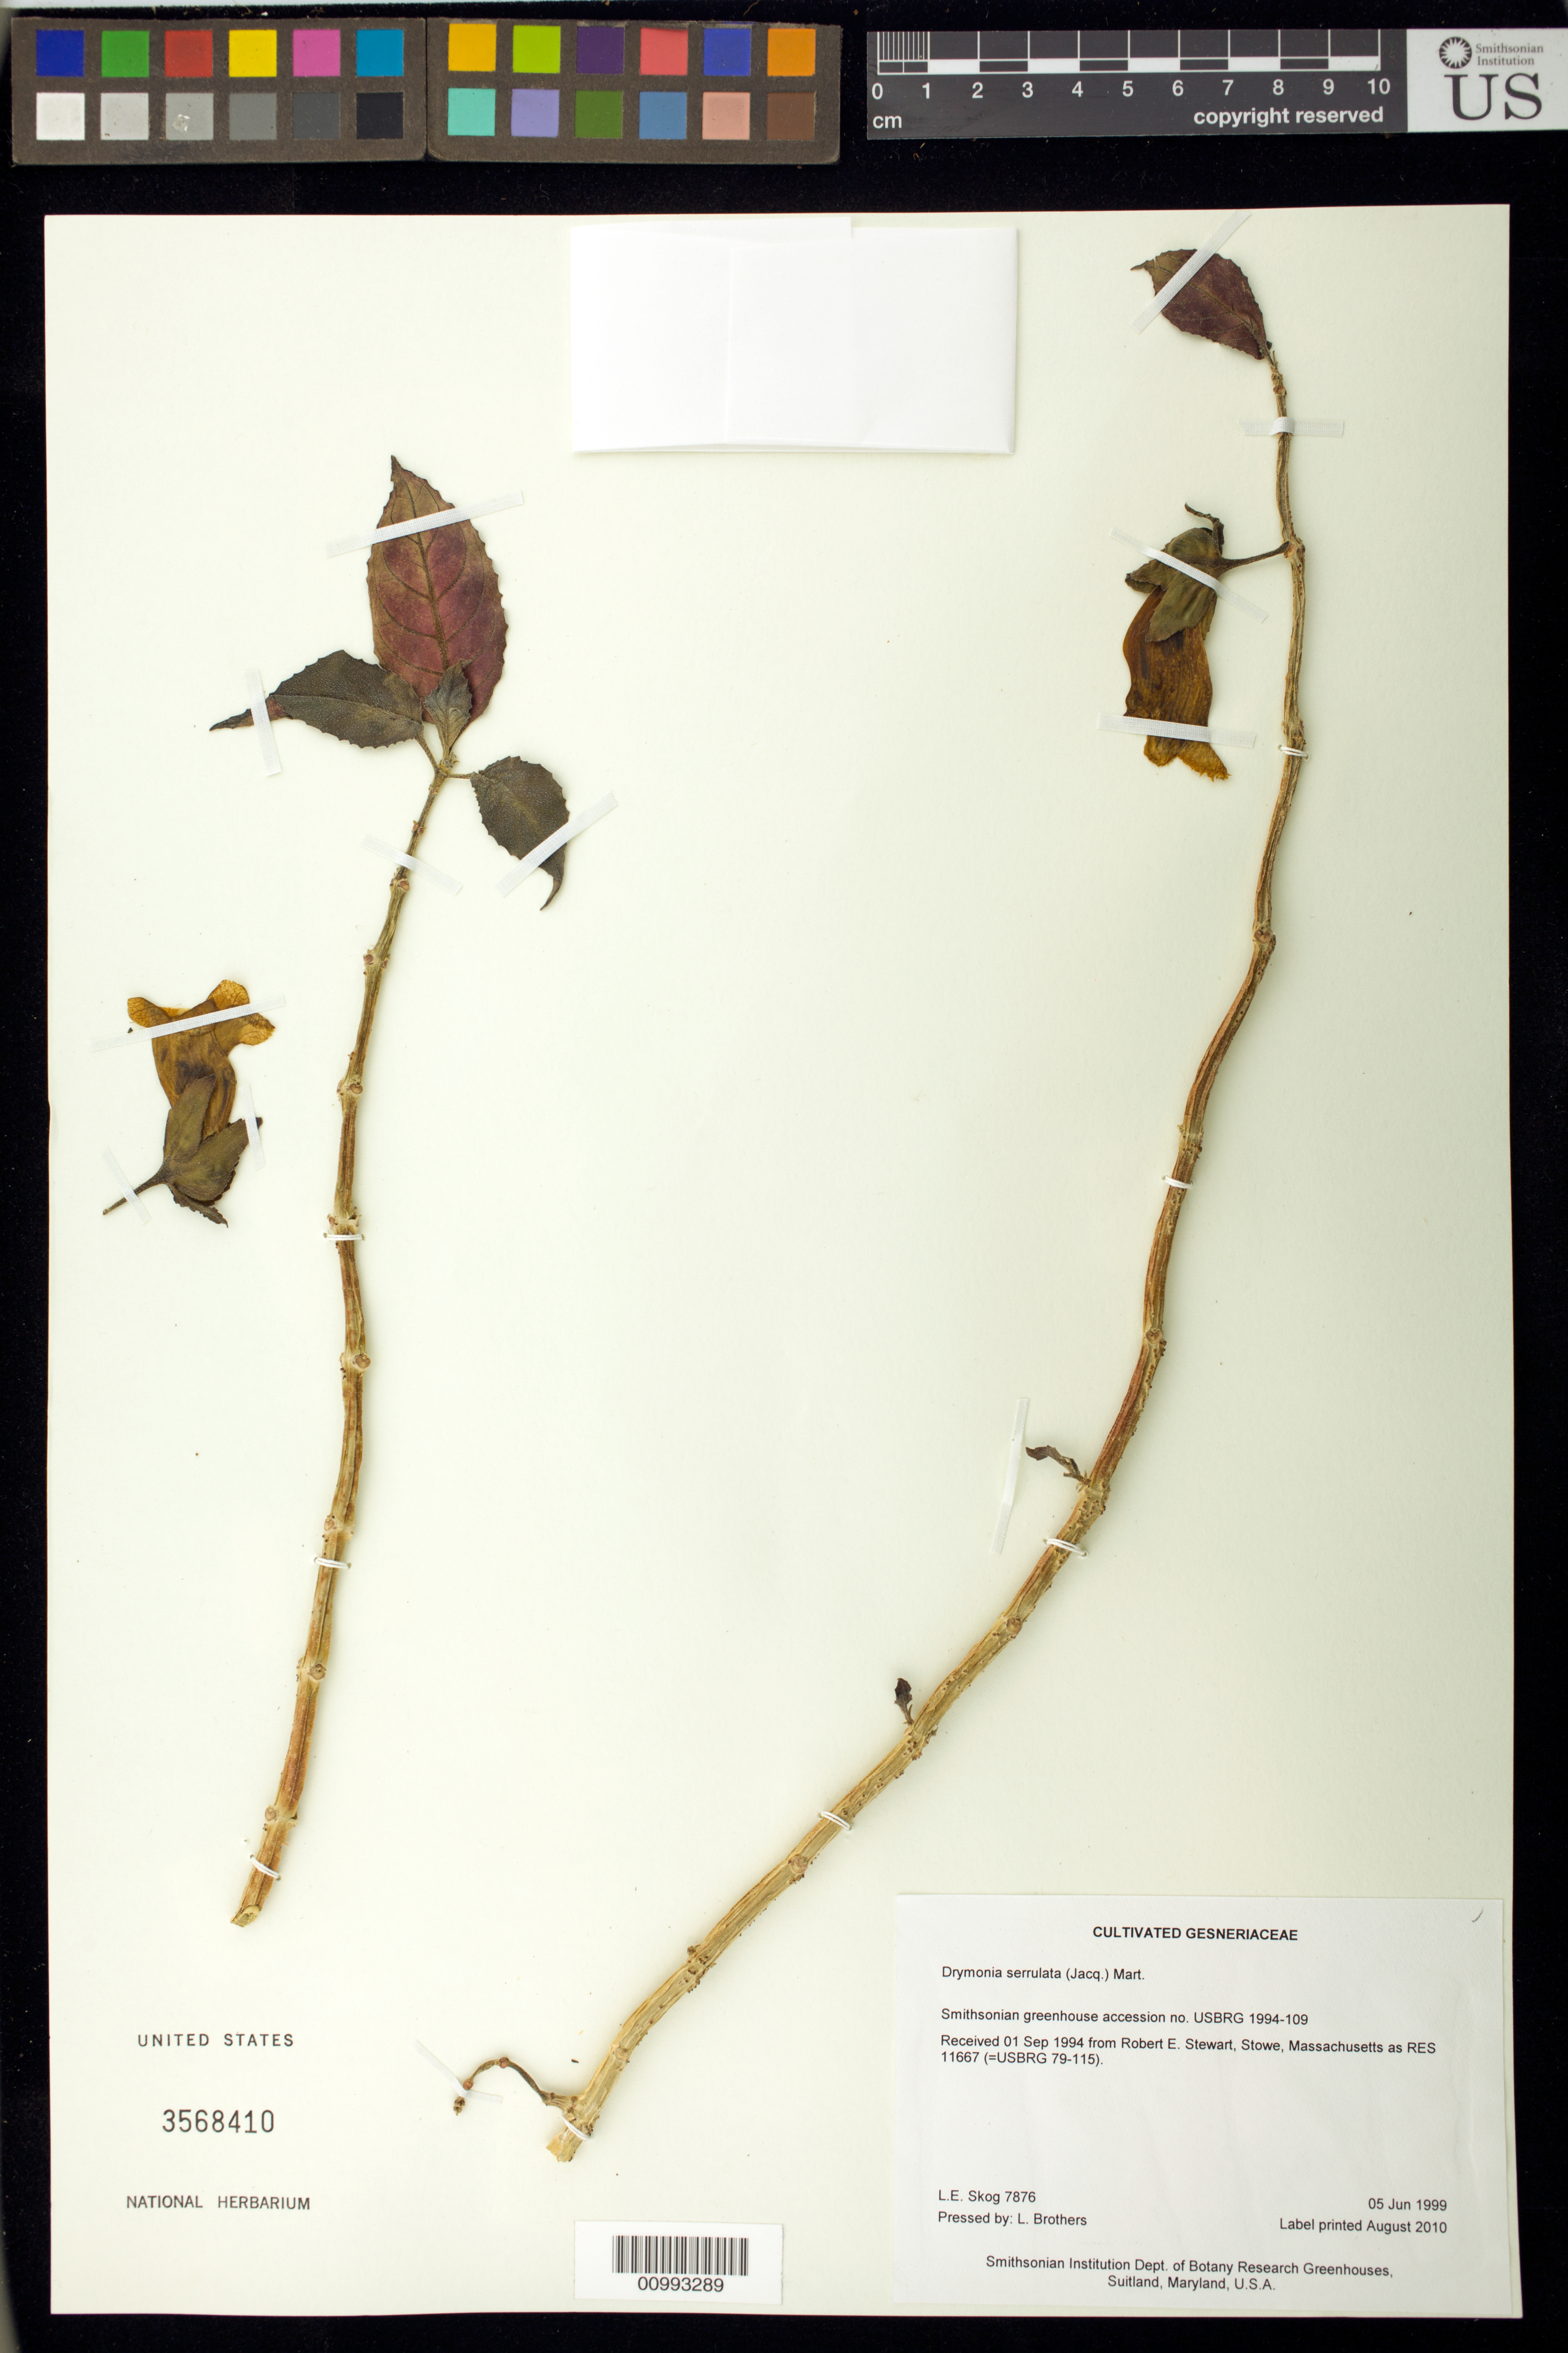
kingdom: Plantae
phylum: Tracheophyta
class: Magnoliopsida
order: Lamiales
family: Gesneriaceae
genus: Drymonia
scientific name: Drymonia serrulata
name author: (Jacq.) Mart.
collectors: L. E. Skog & L. Brothers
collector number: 7876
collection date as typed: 05 Jun 1999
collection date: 1999-06-05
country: United States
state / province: Maryland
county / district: Prince George's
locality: Smithsonian Institution Dept. of Botany Research Greenhouses, Suitland, Maryland, U.S.A.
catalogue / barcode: US 3568410